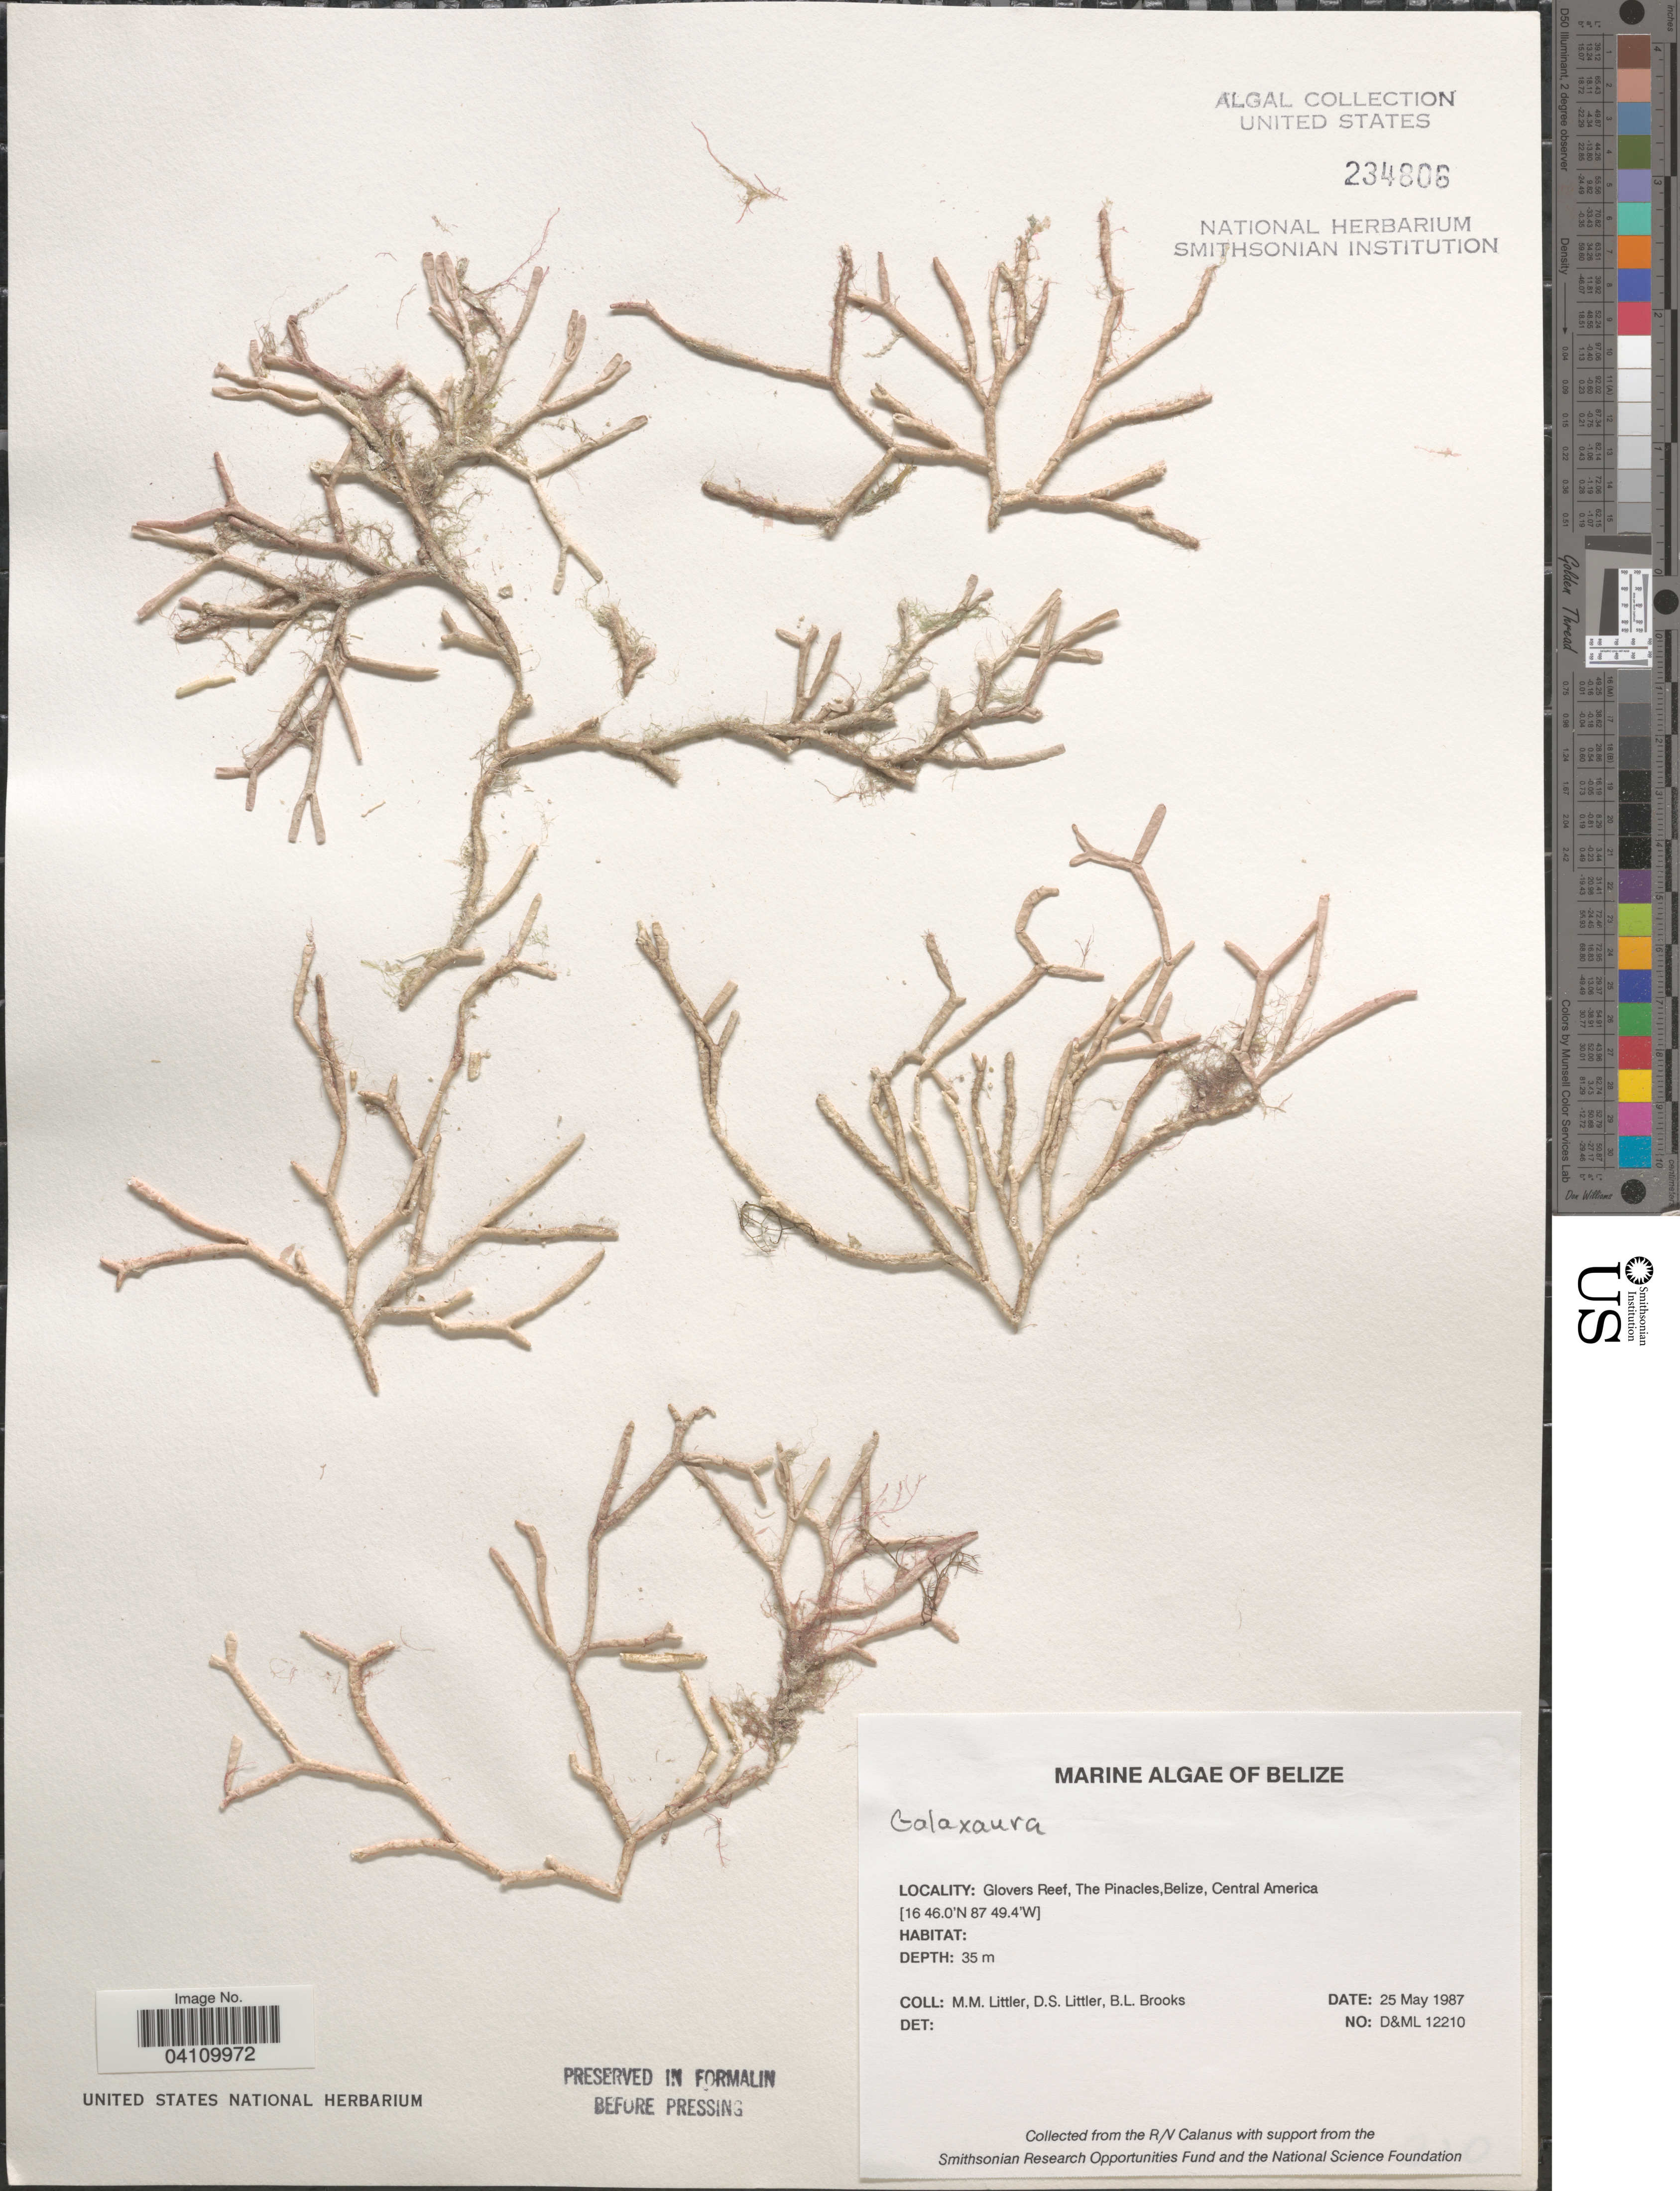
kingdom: Plantae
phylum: Rhodophyta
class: Florideophyceae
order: Nemaliales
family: Galaxauraceae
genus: Galaxaura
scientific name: Galaxaura sp.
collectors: D. S. Littler & B. Brooks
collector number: D&ML 12210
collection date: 1987-05-25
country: Belize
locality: Glovers Reef, The Pinacles.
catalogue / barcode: US 234806